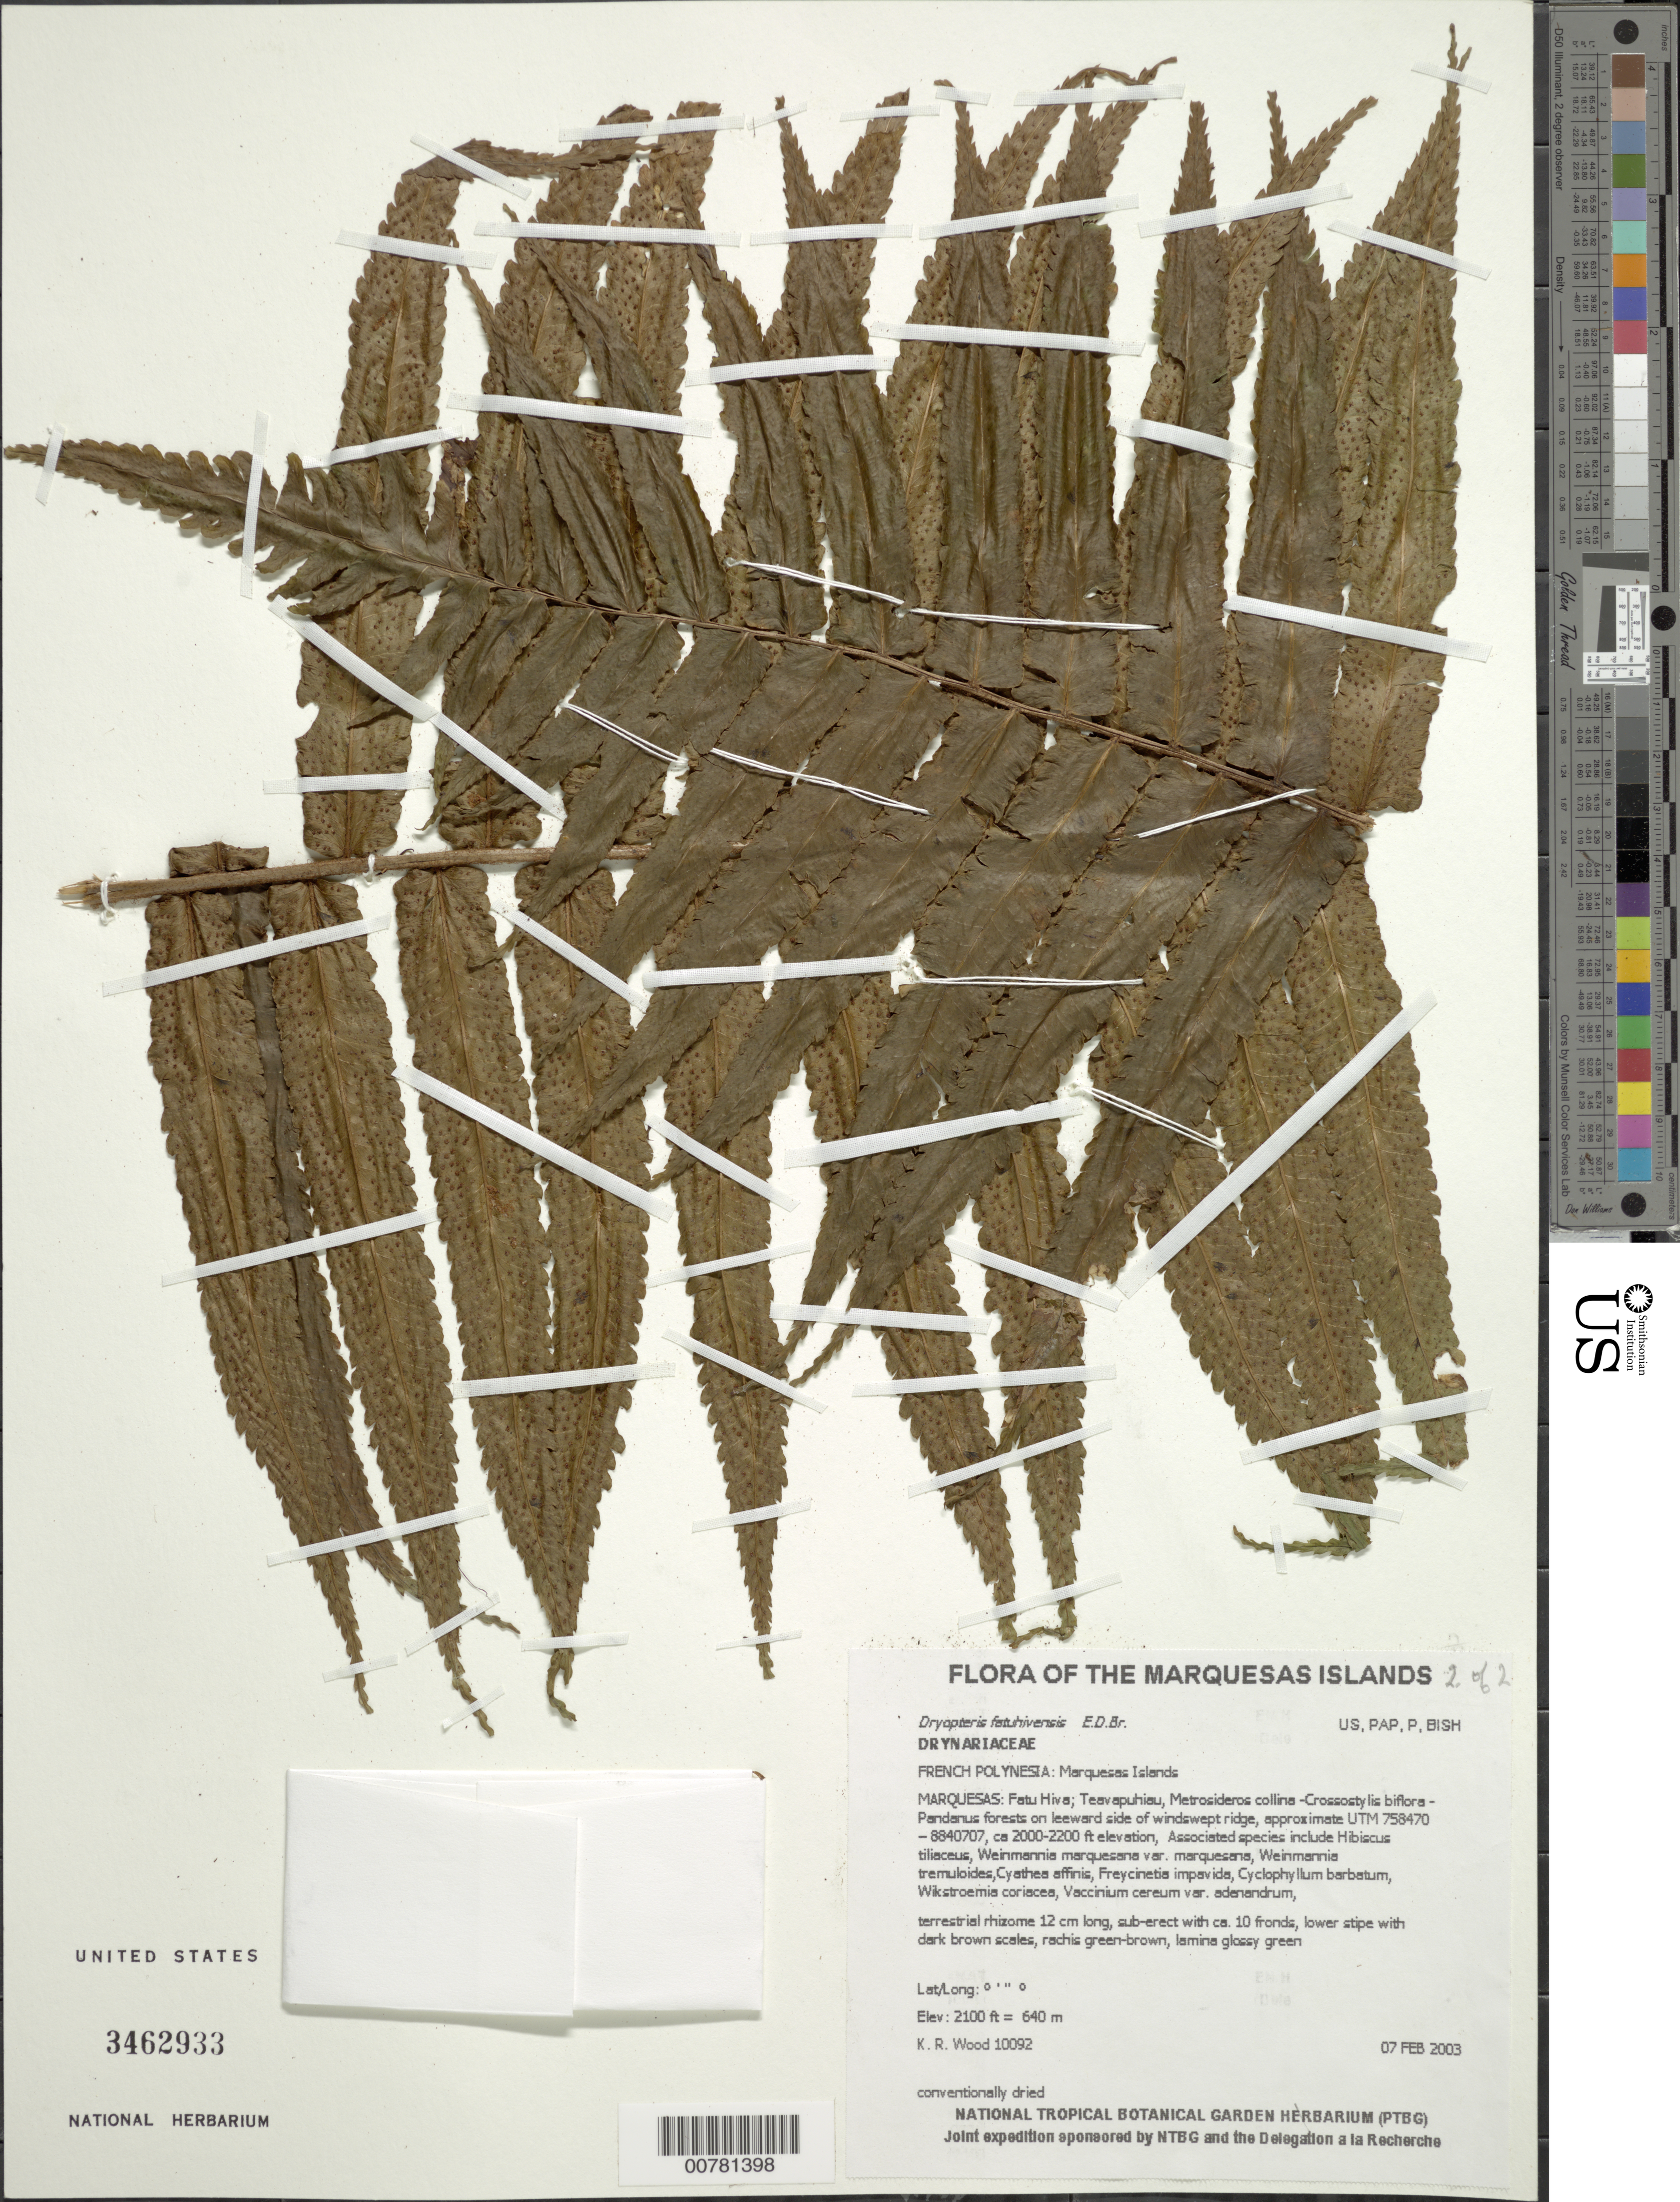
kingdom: Plantae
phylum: Tracheophyta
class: Polypodiopsida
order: Polypodiales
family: Dryopteridaceae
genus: Dryopteris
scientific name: Dryopteris fatuhivensis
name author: E.D. Br.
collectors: K. R. Wood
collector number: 10092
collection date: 2003-02-07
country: French Polynesia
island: Fatu Hiva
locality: Teavapuhiau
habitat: Metrosideros collina - Crossostylis biflora - Pandanus forests on leeward side of windswept ridge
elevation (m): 640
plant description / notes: Habitat degradation and destruction by feral pigs, catastrophic extinction through environmental events, predation by rats that eat seeds, competition with non-native plant taxa such as Ocimum gratissimum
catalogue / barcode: US 3462933